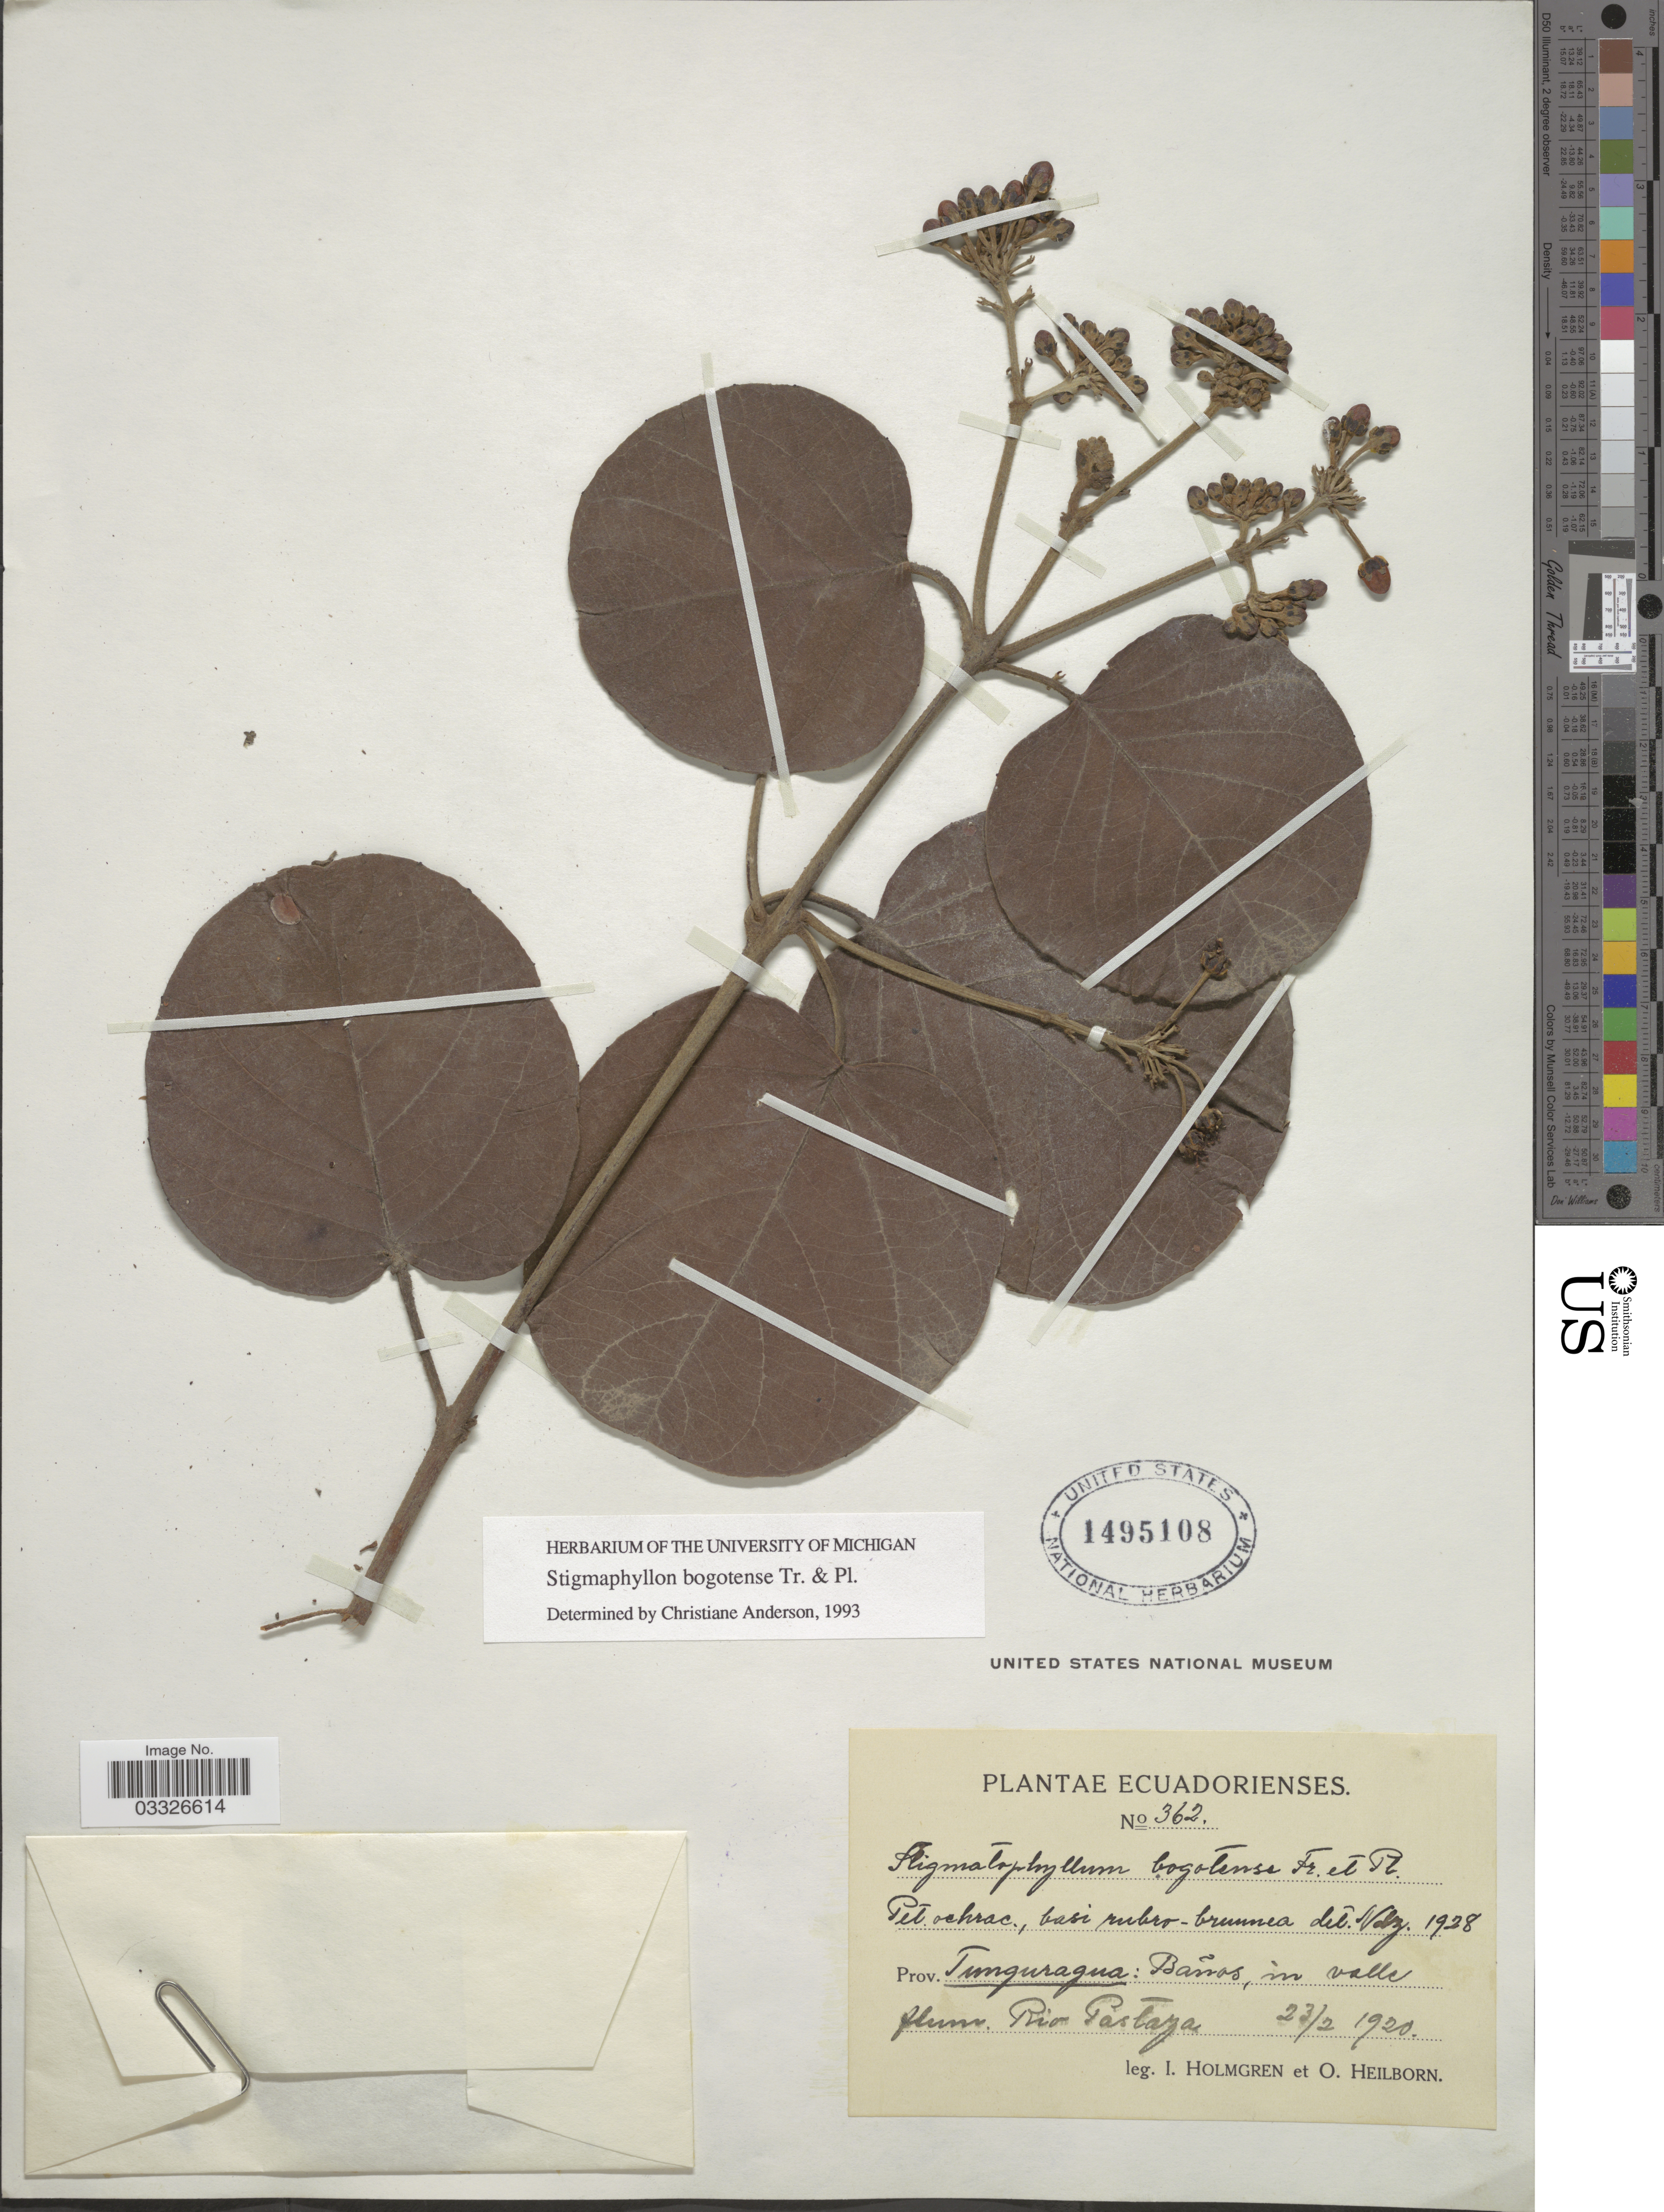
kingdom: Plantae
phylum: Tracheophyta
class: Magnoliopsida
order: Malpighiales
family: Malpighiaceae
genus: Stigmaphyllon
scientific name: Stigmaphyllon bogotense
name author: Triana & Planch.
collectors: I. Holmgren & O. Heilborn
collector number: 362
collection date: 1920-02-23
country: Ecuador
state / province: Pastaza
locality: Prov. Tunguragua: Baños, in valle flum. Rio Pastaza.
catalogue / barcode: US 1495108